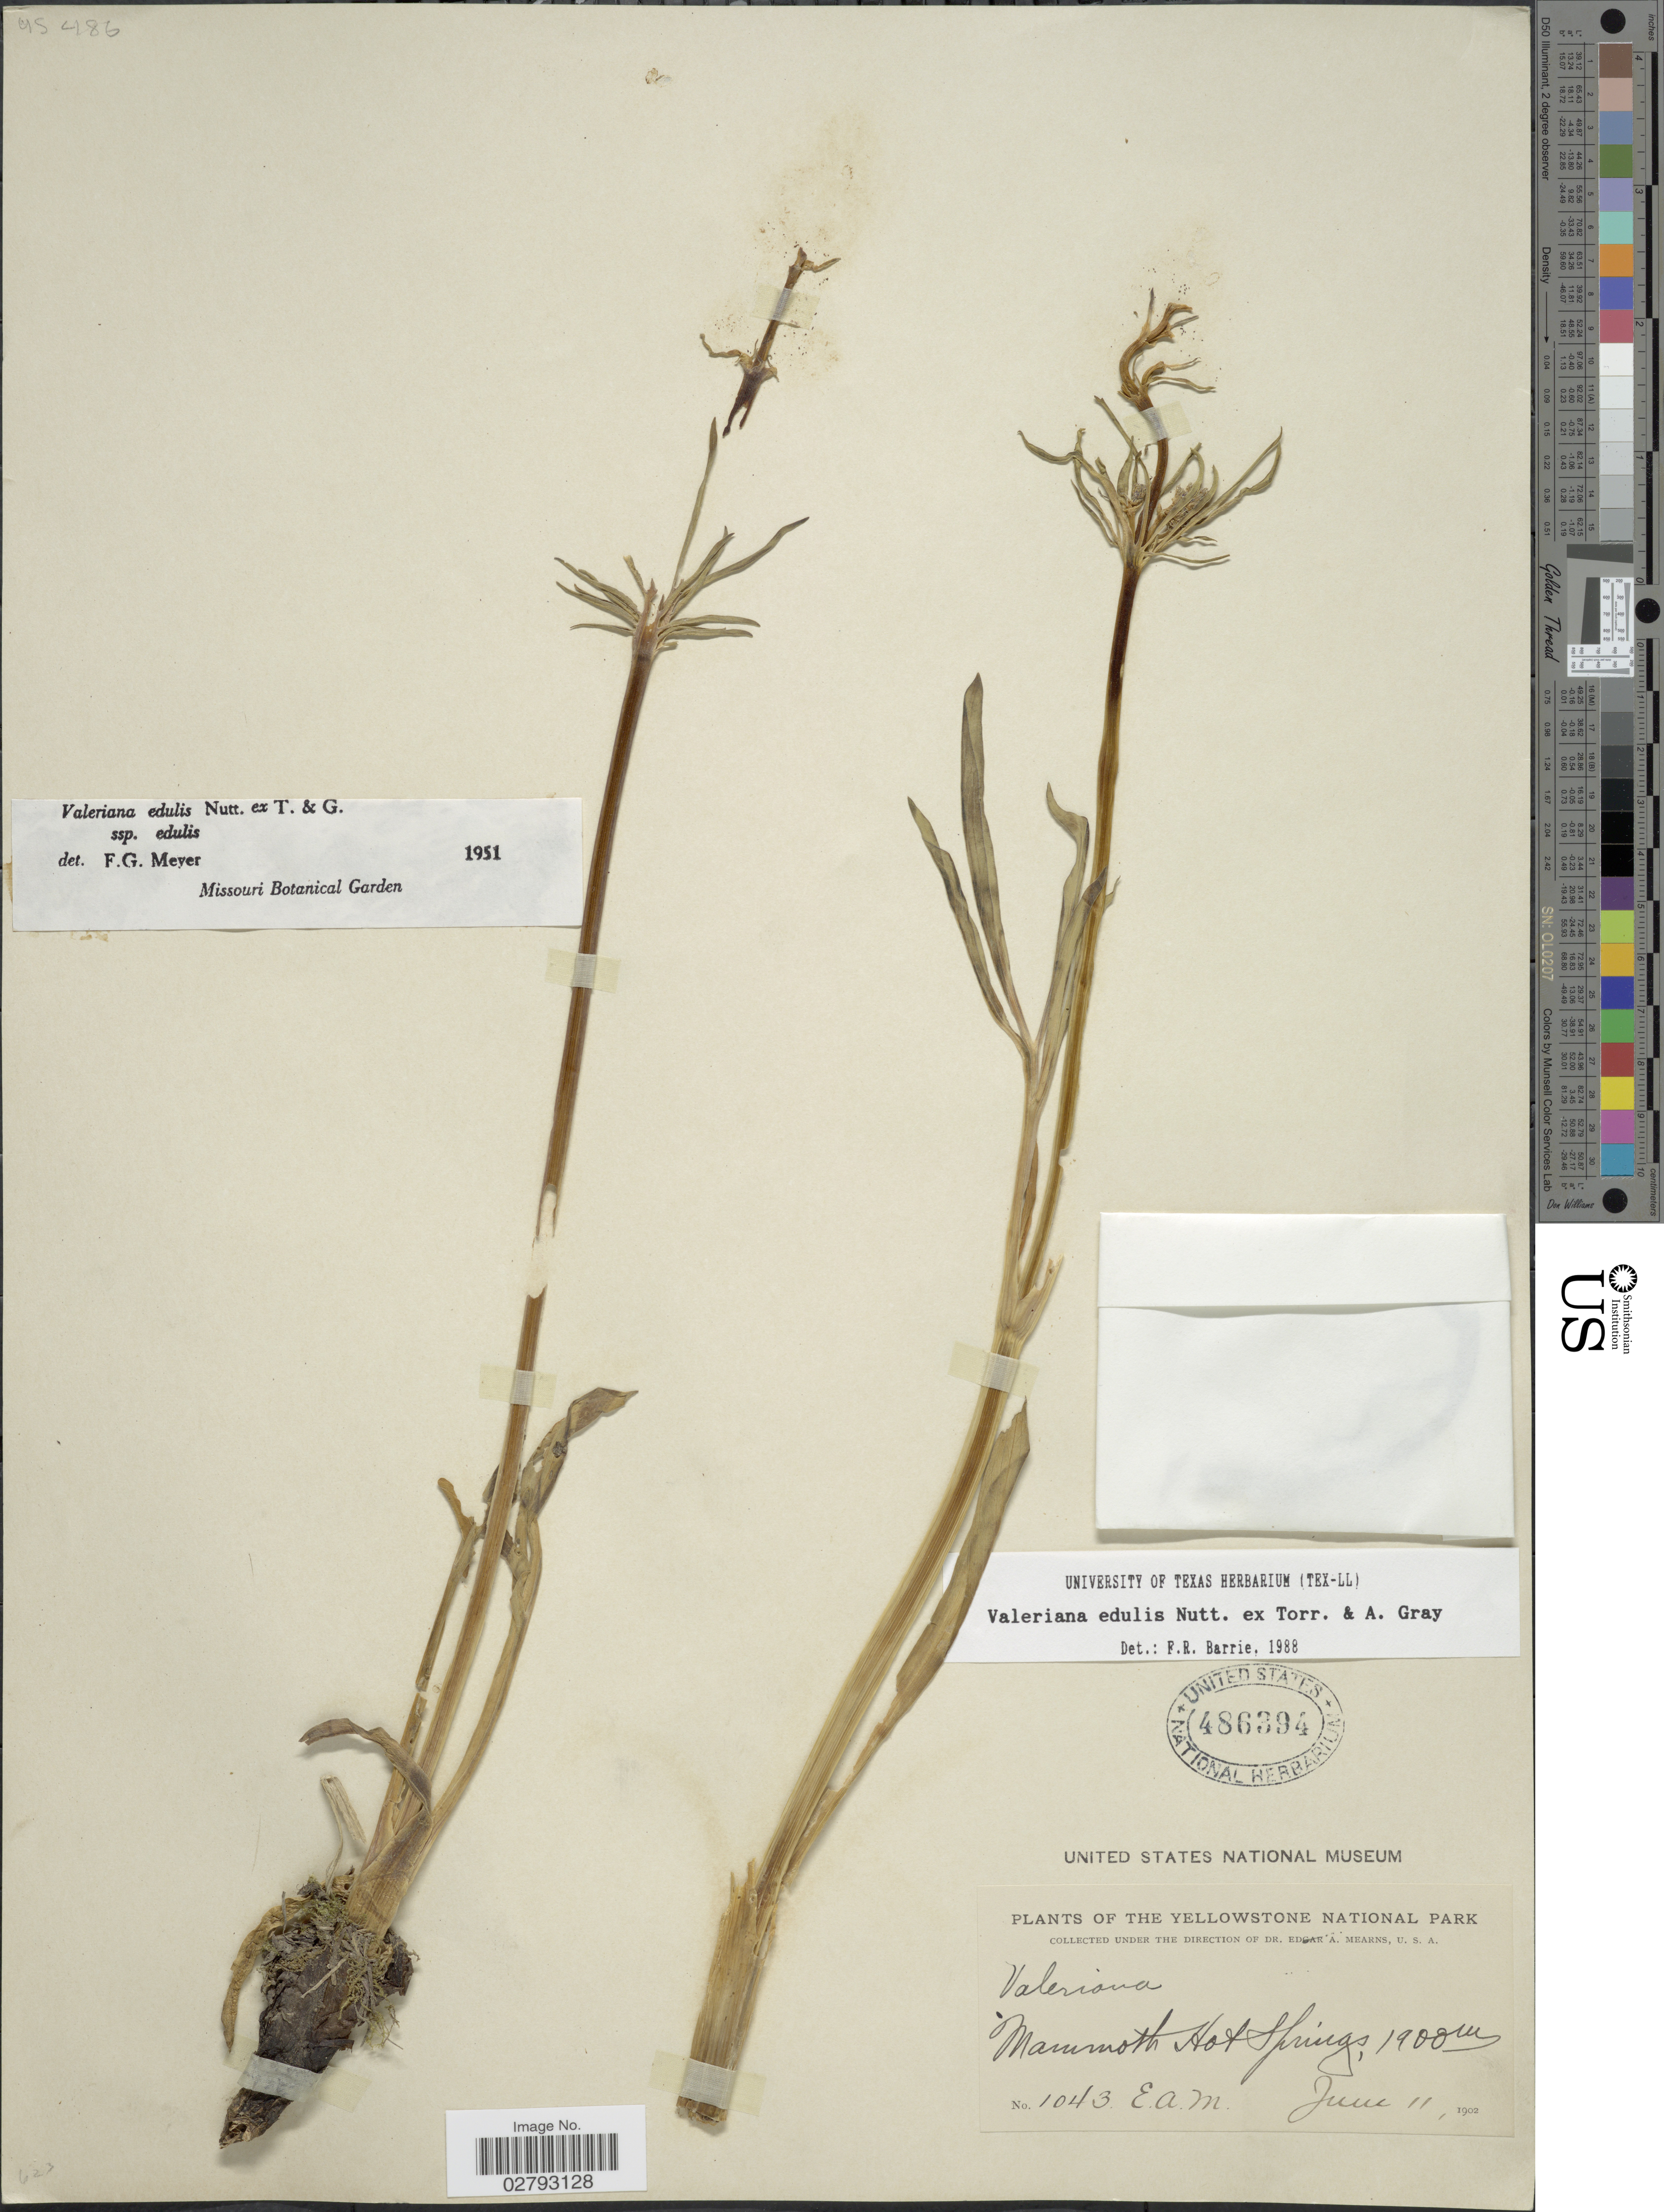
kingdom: Plantae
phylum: Tracheophyta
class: Magnoliopsida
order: Dipsacales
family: Caprifoliaceae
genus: Valeriana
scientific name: Valeriana edulis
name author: Nutt.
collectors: E. A. Mearns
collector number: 1043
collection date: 1902-06-11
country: United States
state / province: Wyoming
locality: Yellowstone National Park. Mammoth Hot Springs.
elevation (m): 1900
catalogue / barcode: US 486394